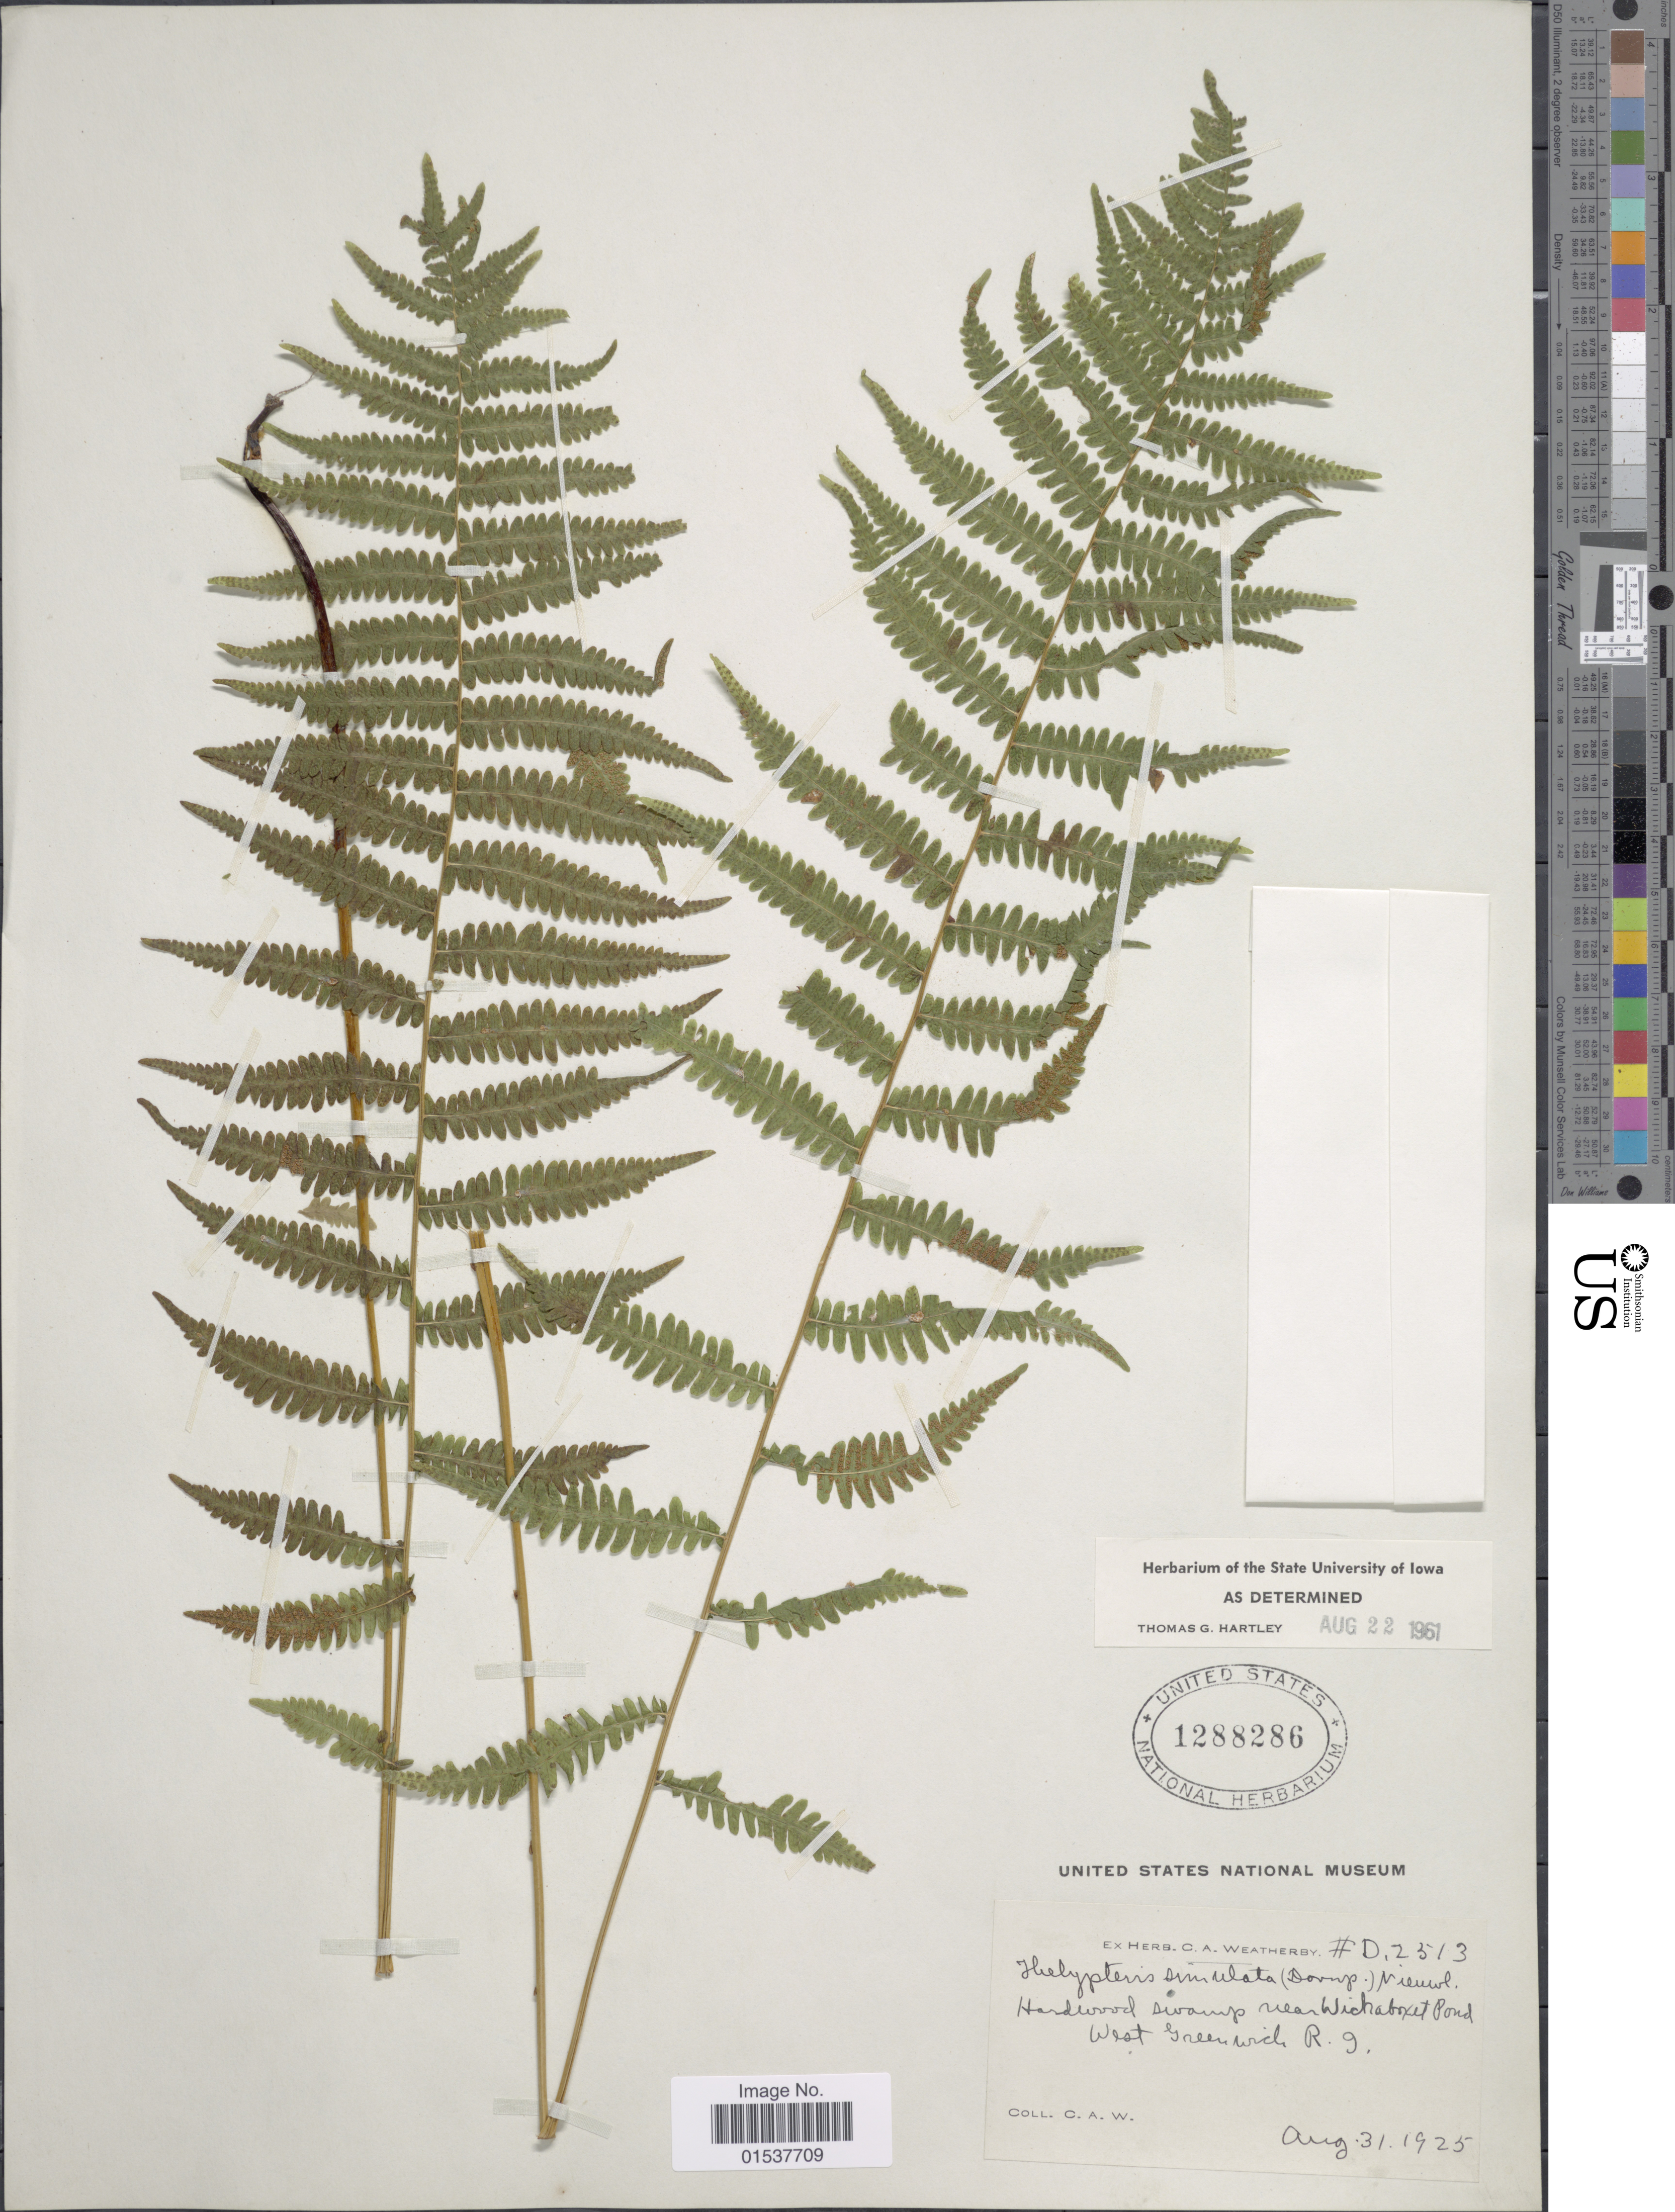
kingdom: Plantae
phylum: Tracheophyta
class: Polypodiopsida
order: Polypodiales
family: Thelypteridaceae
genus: Parathelypteris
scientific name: Parathelypteris simulata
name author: (Davenp.) Holttum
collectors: C. A. Weatherby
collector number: D2513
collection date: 1925-08-31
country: United States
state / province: Rhode Island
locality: Hardwood swamp near Wichaboxet Pond, West Greenwich.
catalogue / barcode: US 1288286